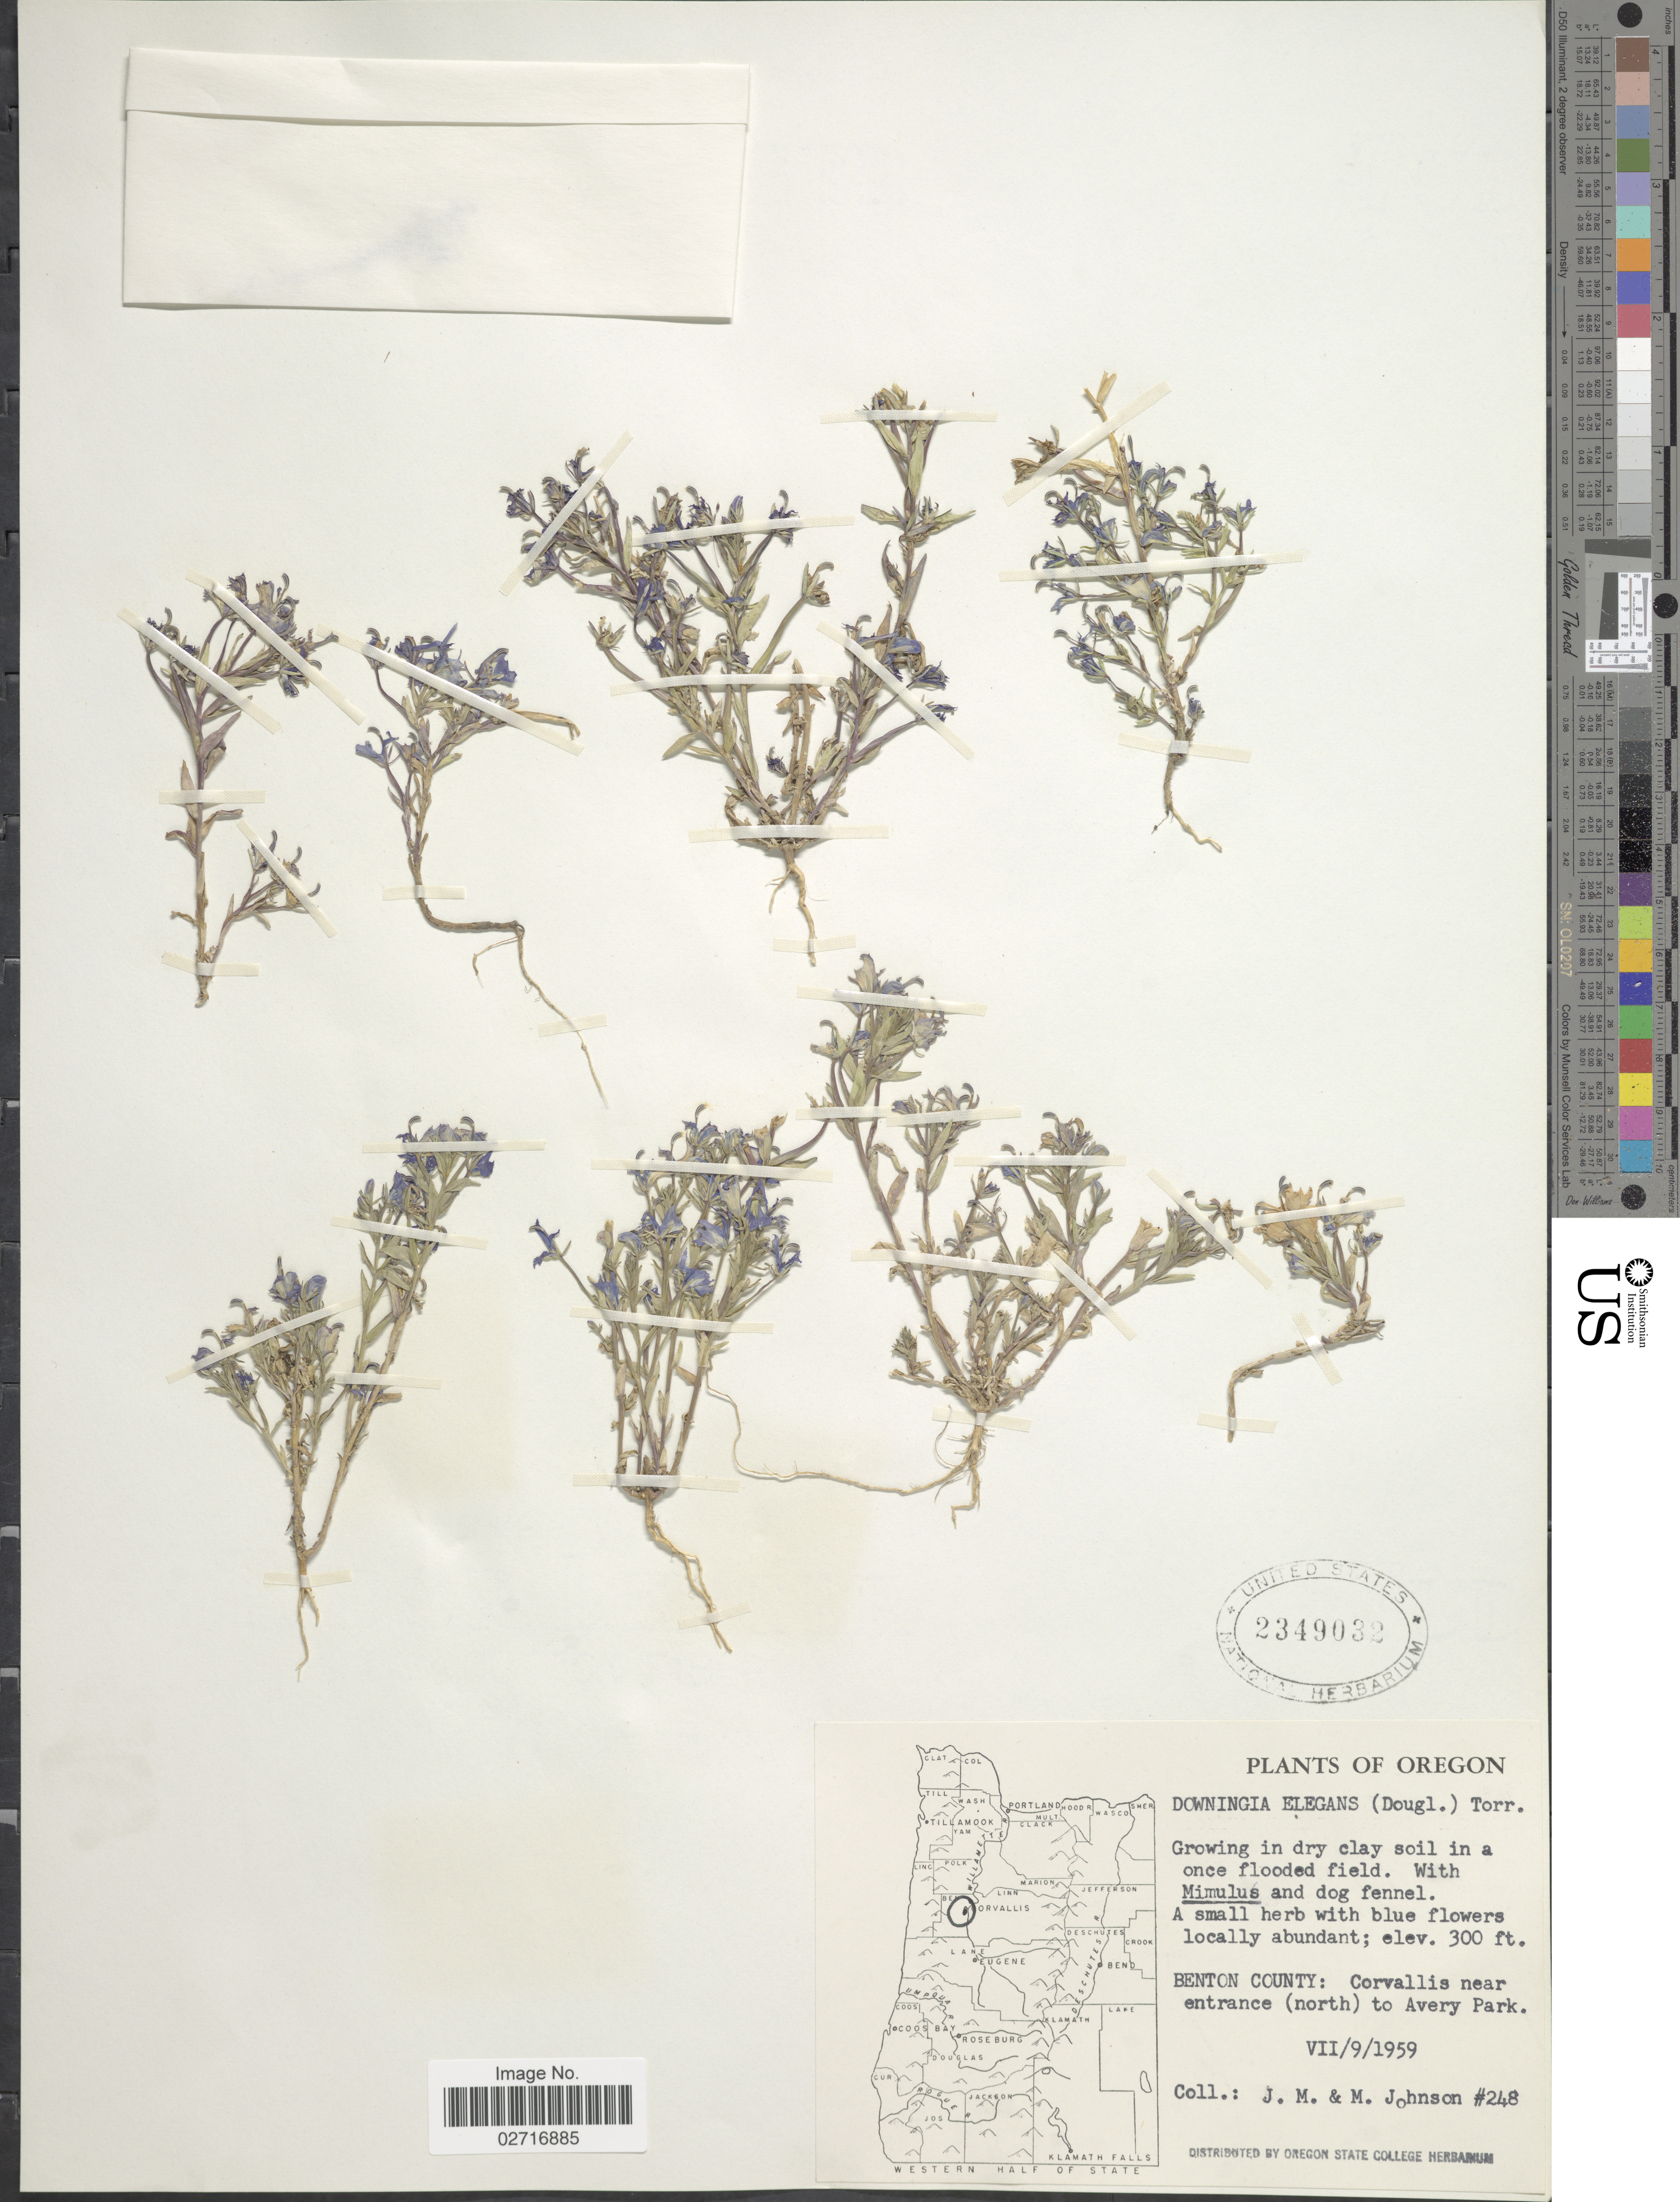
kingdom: Plantae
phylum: Tracheophyta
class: Magnoliopsida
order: Asterales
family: Campanulaceae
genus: Downingia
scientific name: Downingia elegans var. elegans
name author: (Douglas ex Lindl.) Torr. ex A. Gray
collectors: J. M. Johnson & M. Johnson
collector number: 248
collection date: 1959-07-09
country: United States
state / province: Oregon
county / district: Benton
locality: Benton County: Corvallis near entrance (north) to Avery Park.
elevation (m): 91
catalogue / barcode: US 2349032